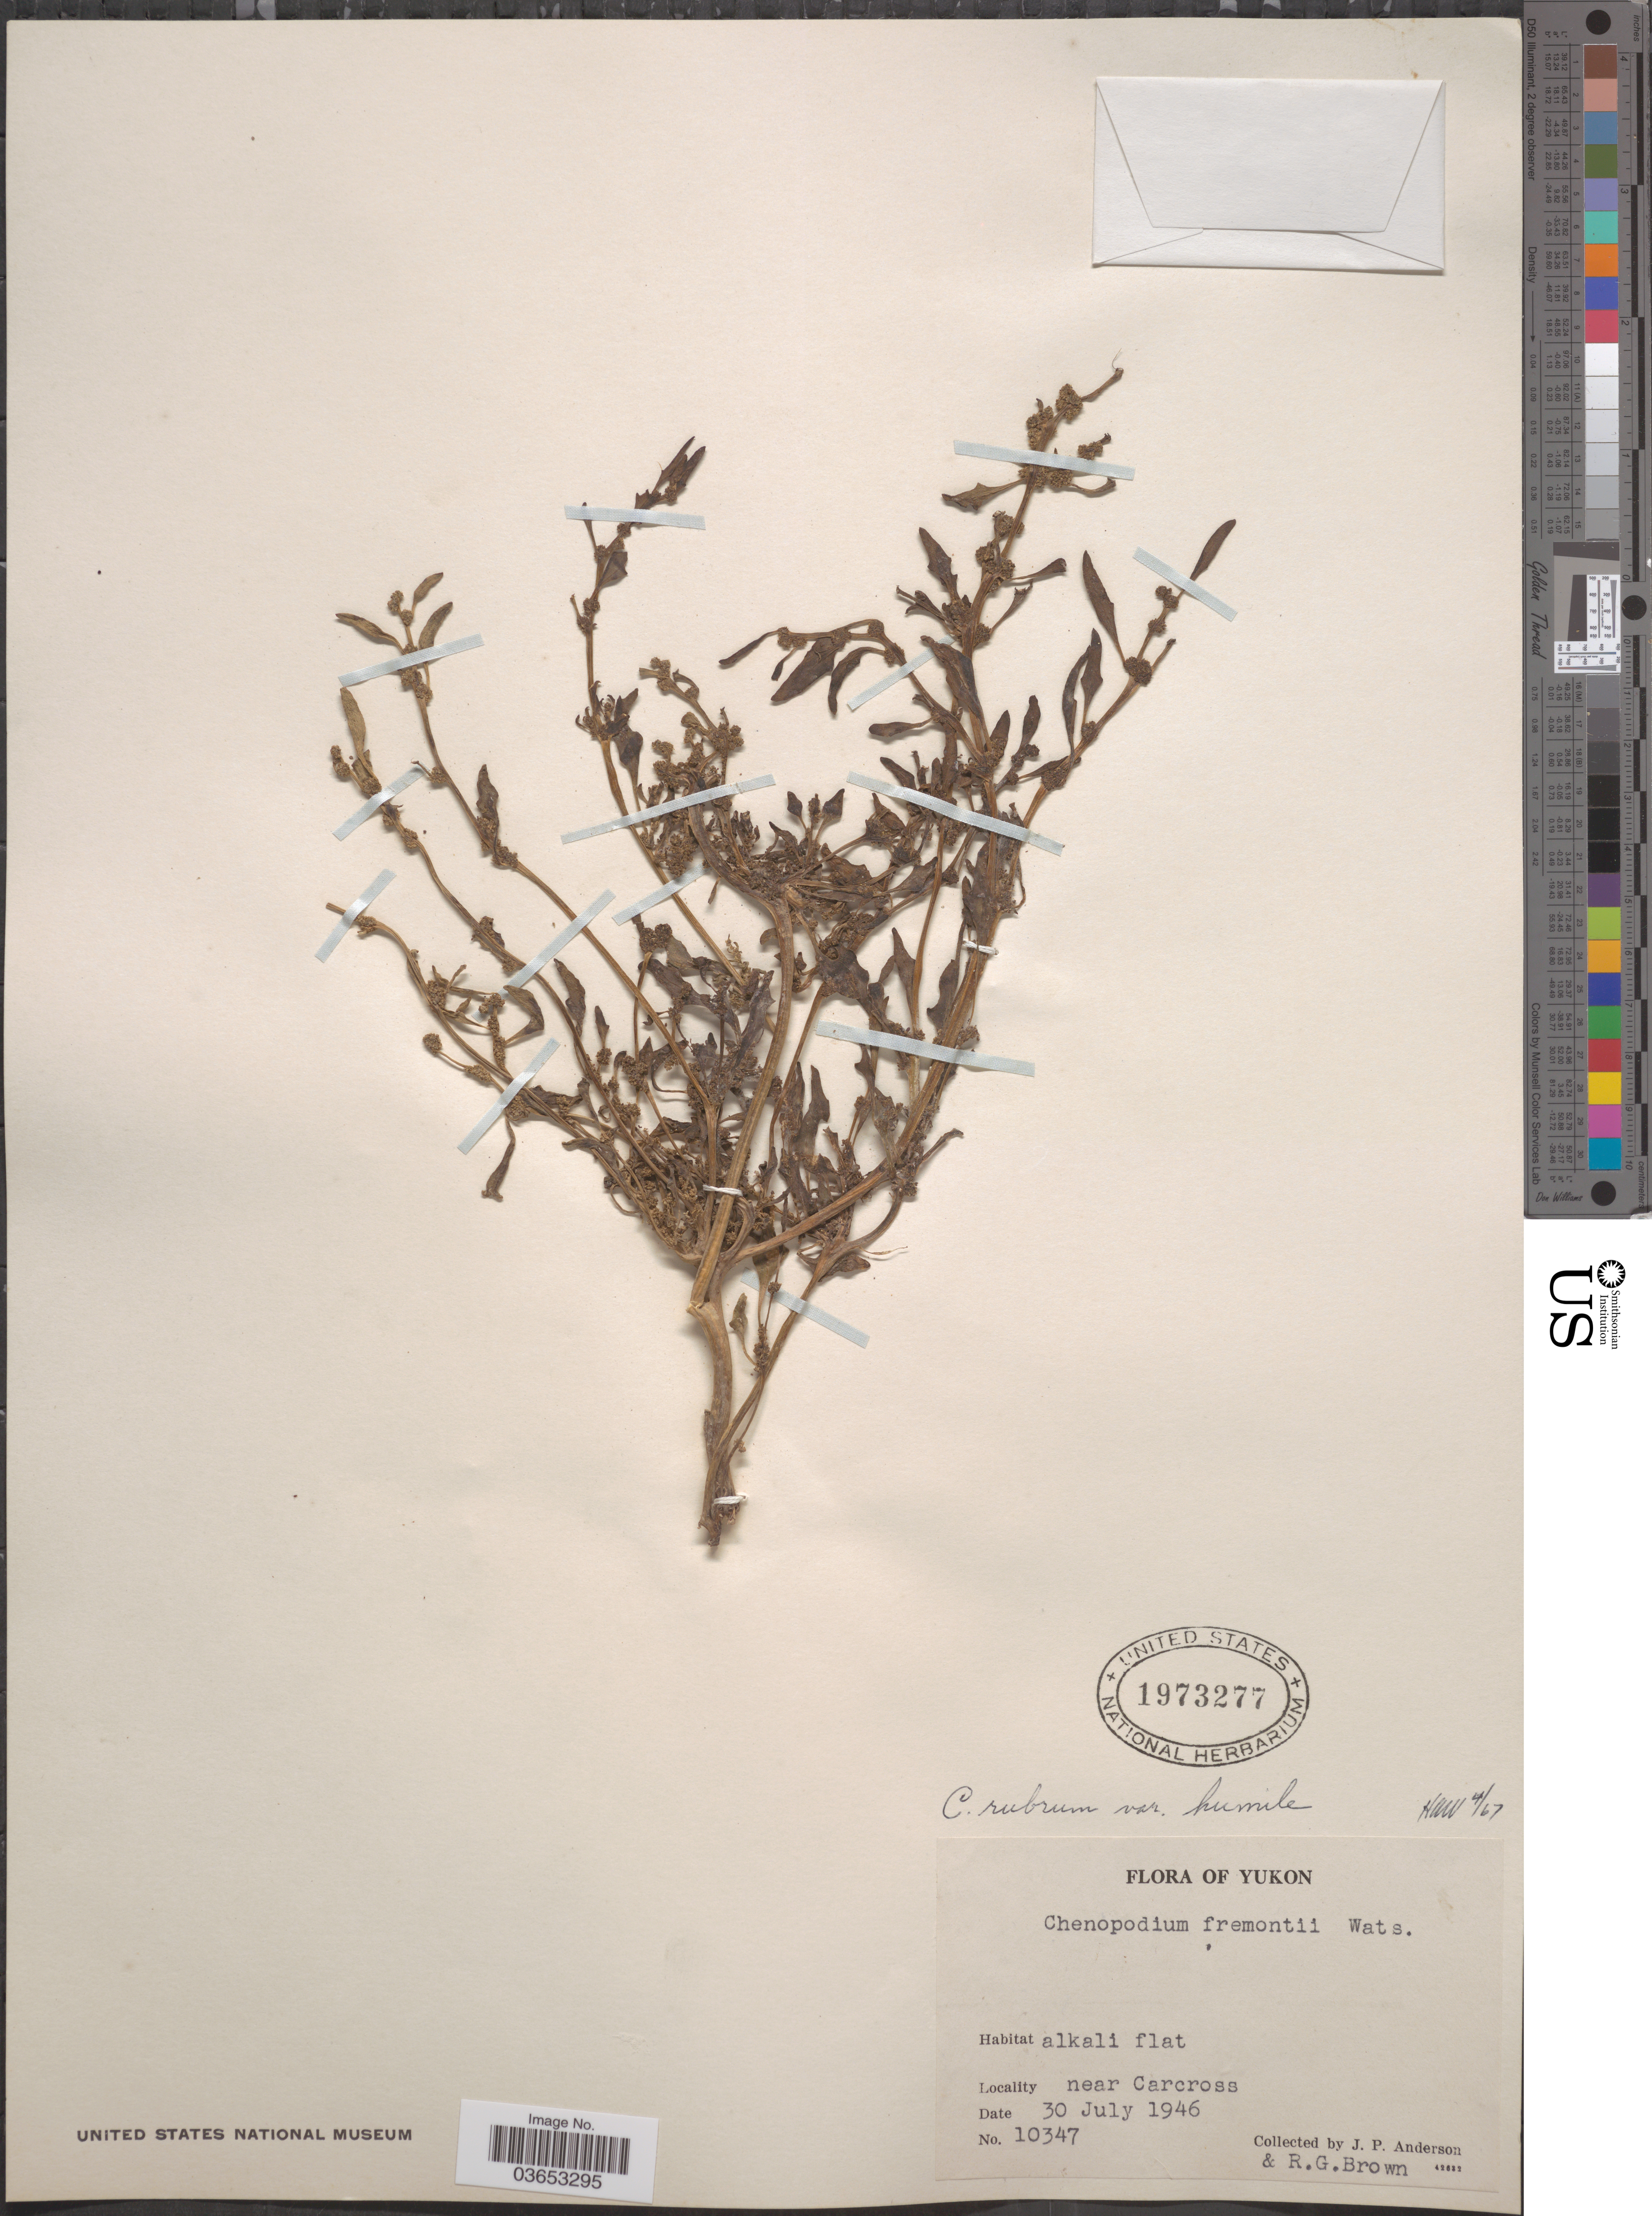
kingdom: Plantae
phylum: Tracheophyta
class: Magnoliopsida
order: Caryophyllales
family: Amaranthaceae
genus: Chenopodium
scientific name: Chenopodium humile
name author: Hook.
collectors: J. P. Anderson & R. G. Brown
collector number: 10347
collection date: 1946-07-30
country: Canada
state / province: Yukon Territory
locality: Near Carcross.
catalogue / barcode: US 1973277